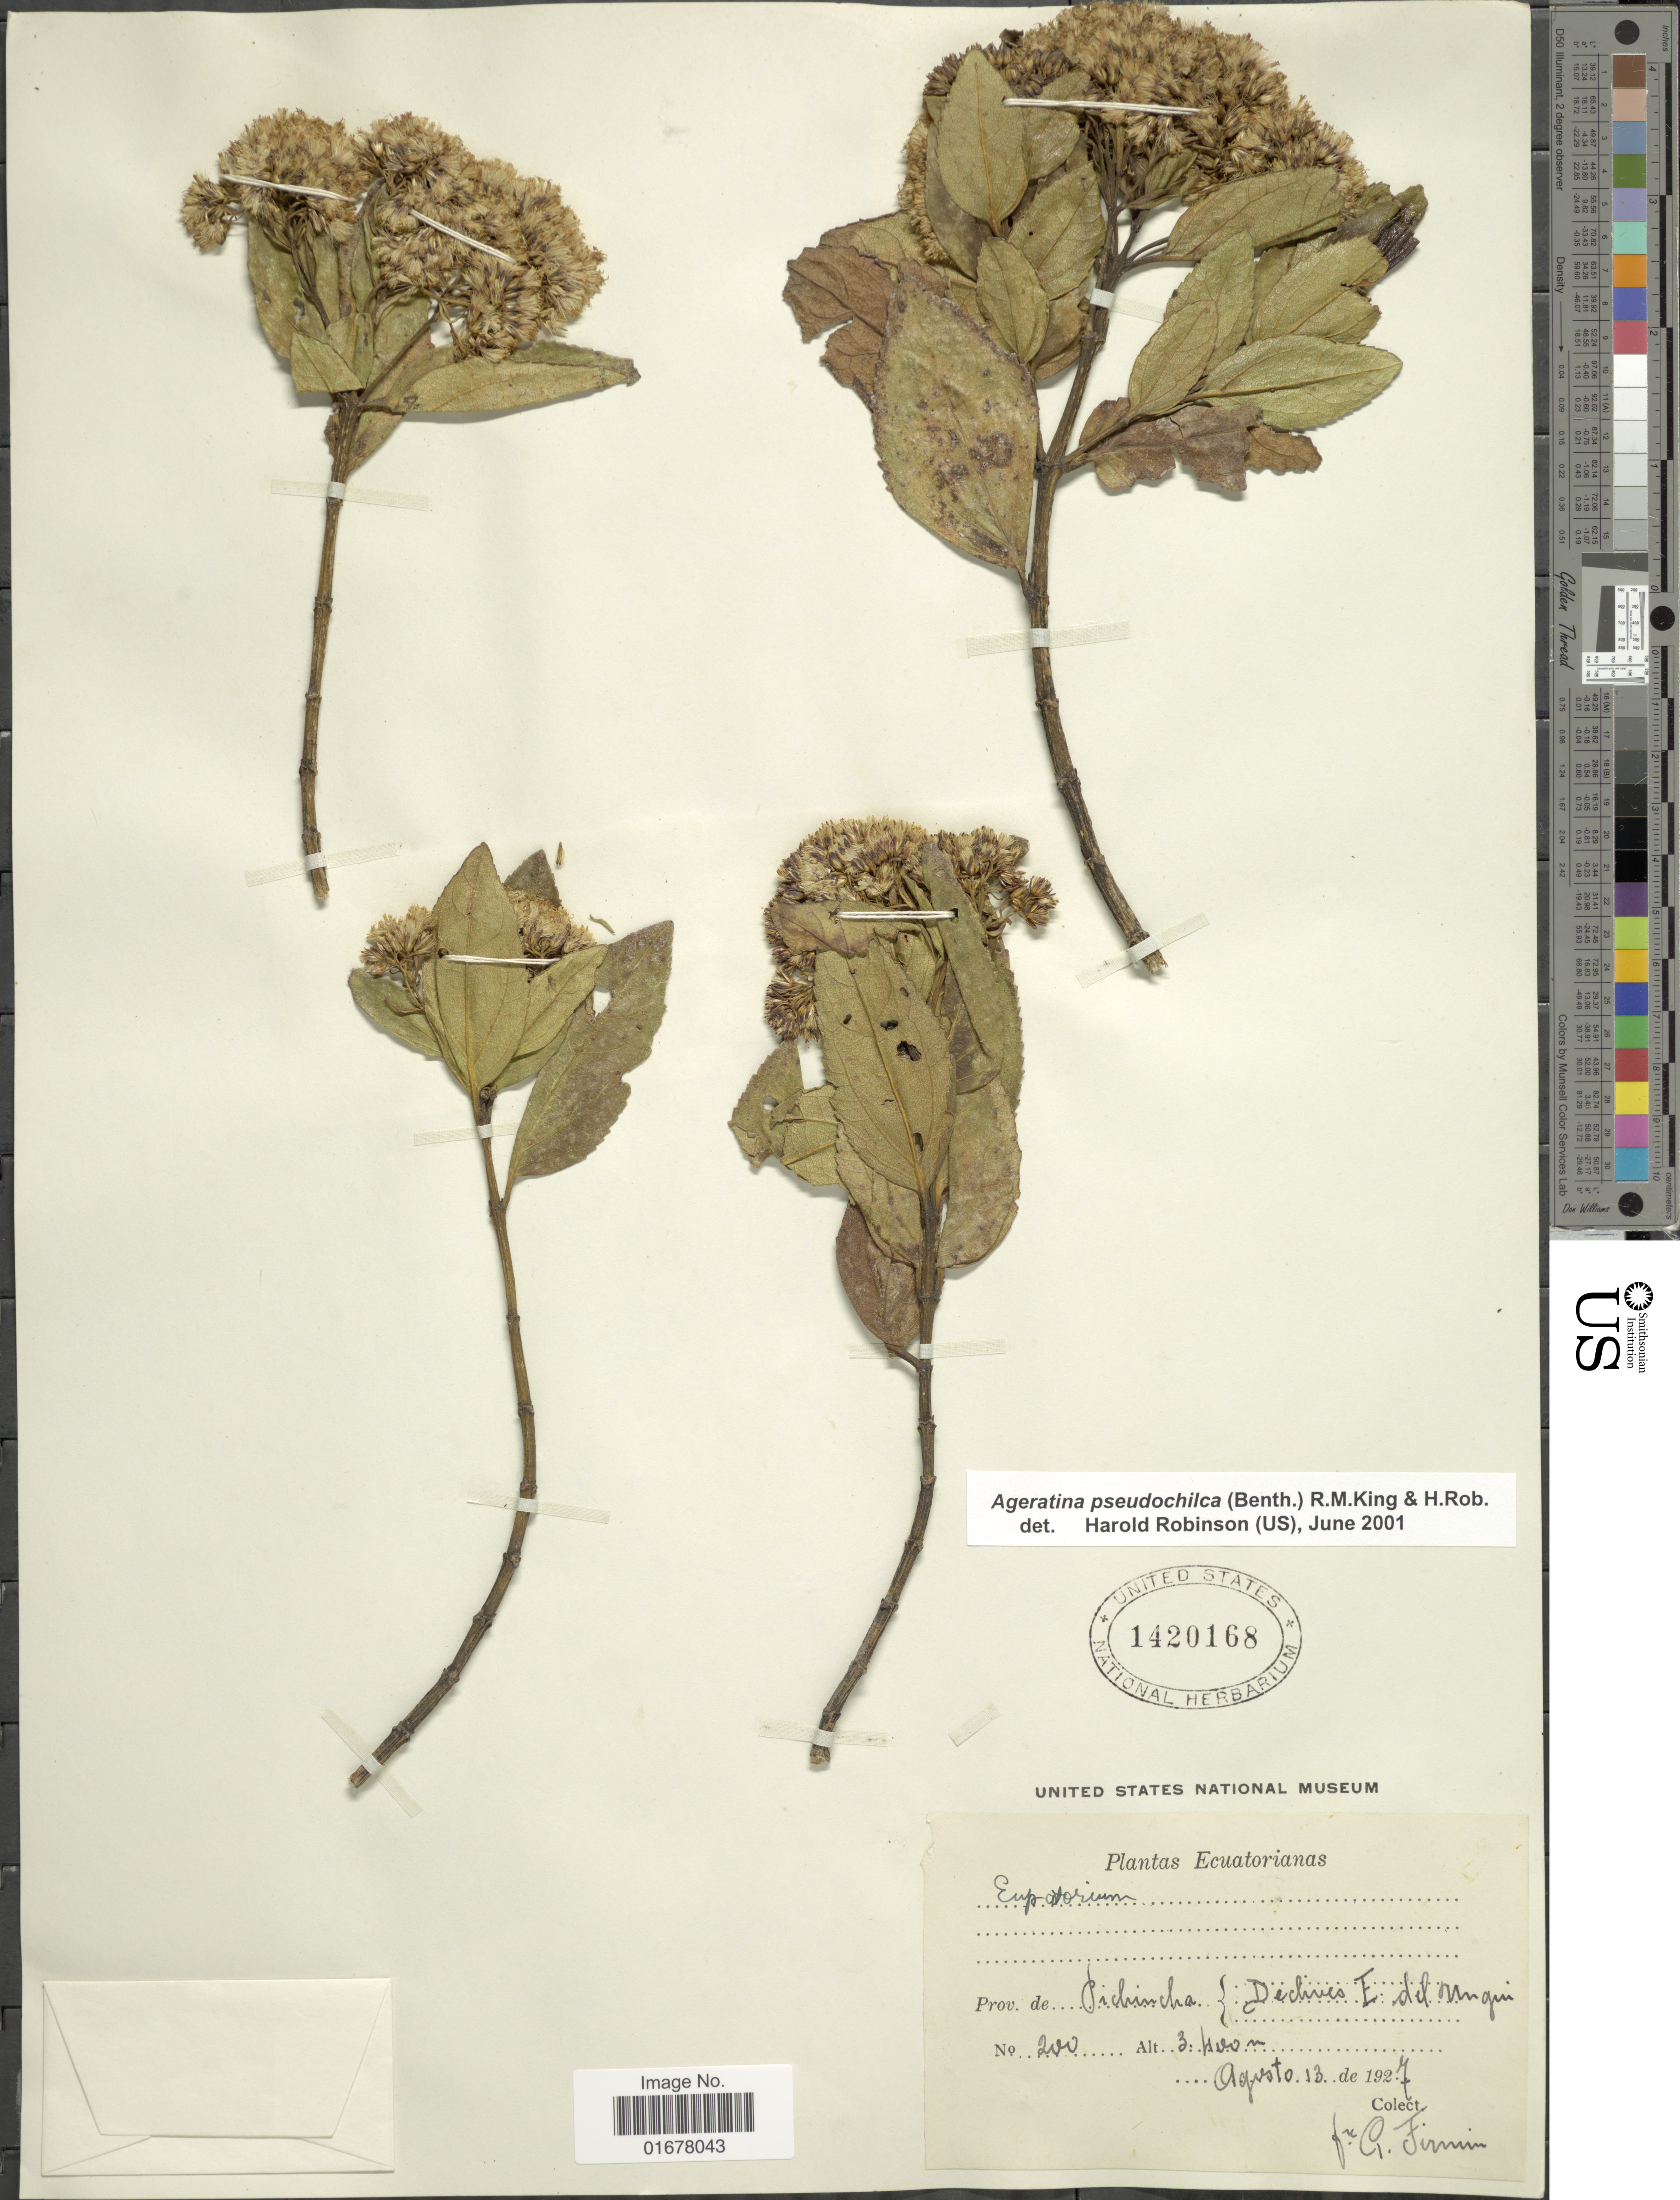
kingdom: Plantae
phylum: Tracheophyta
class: Magnoliopsida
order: Asterales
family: Asteraceae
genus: Ageratina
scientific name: Ageratina pseudochilca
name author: (Benth.) R.M. King & H. Rob.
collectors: G. Firmin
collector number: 200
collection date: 1927-08-13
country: Ecuador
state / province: Pichincha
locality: Dechnes E del Ungui [interpreted]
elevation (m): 3400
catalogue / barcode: US 1420168